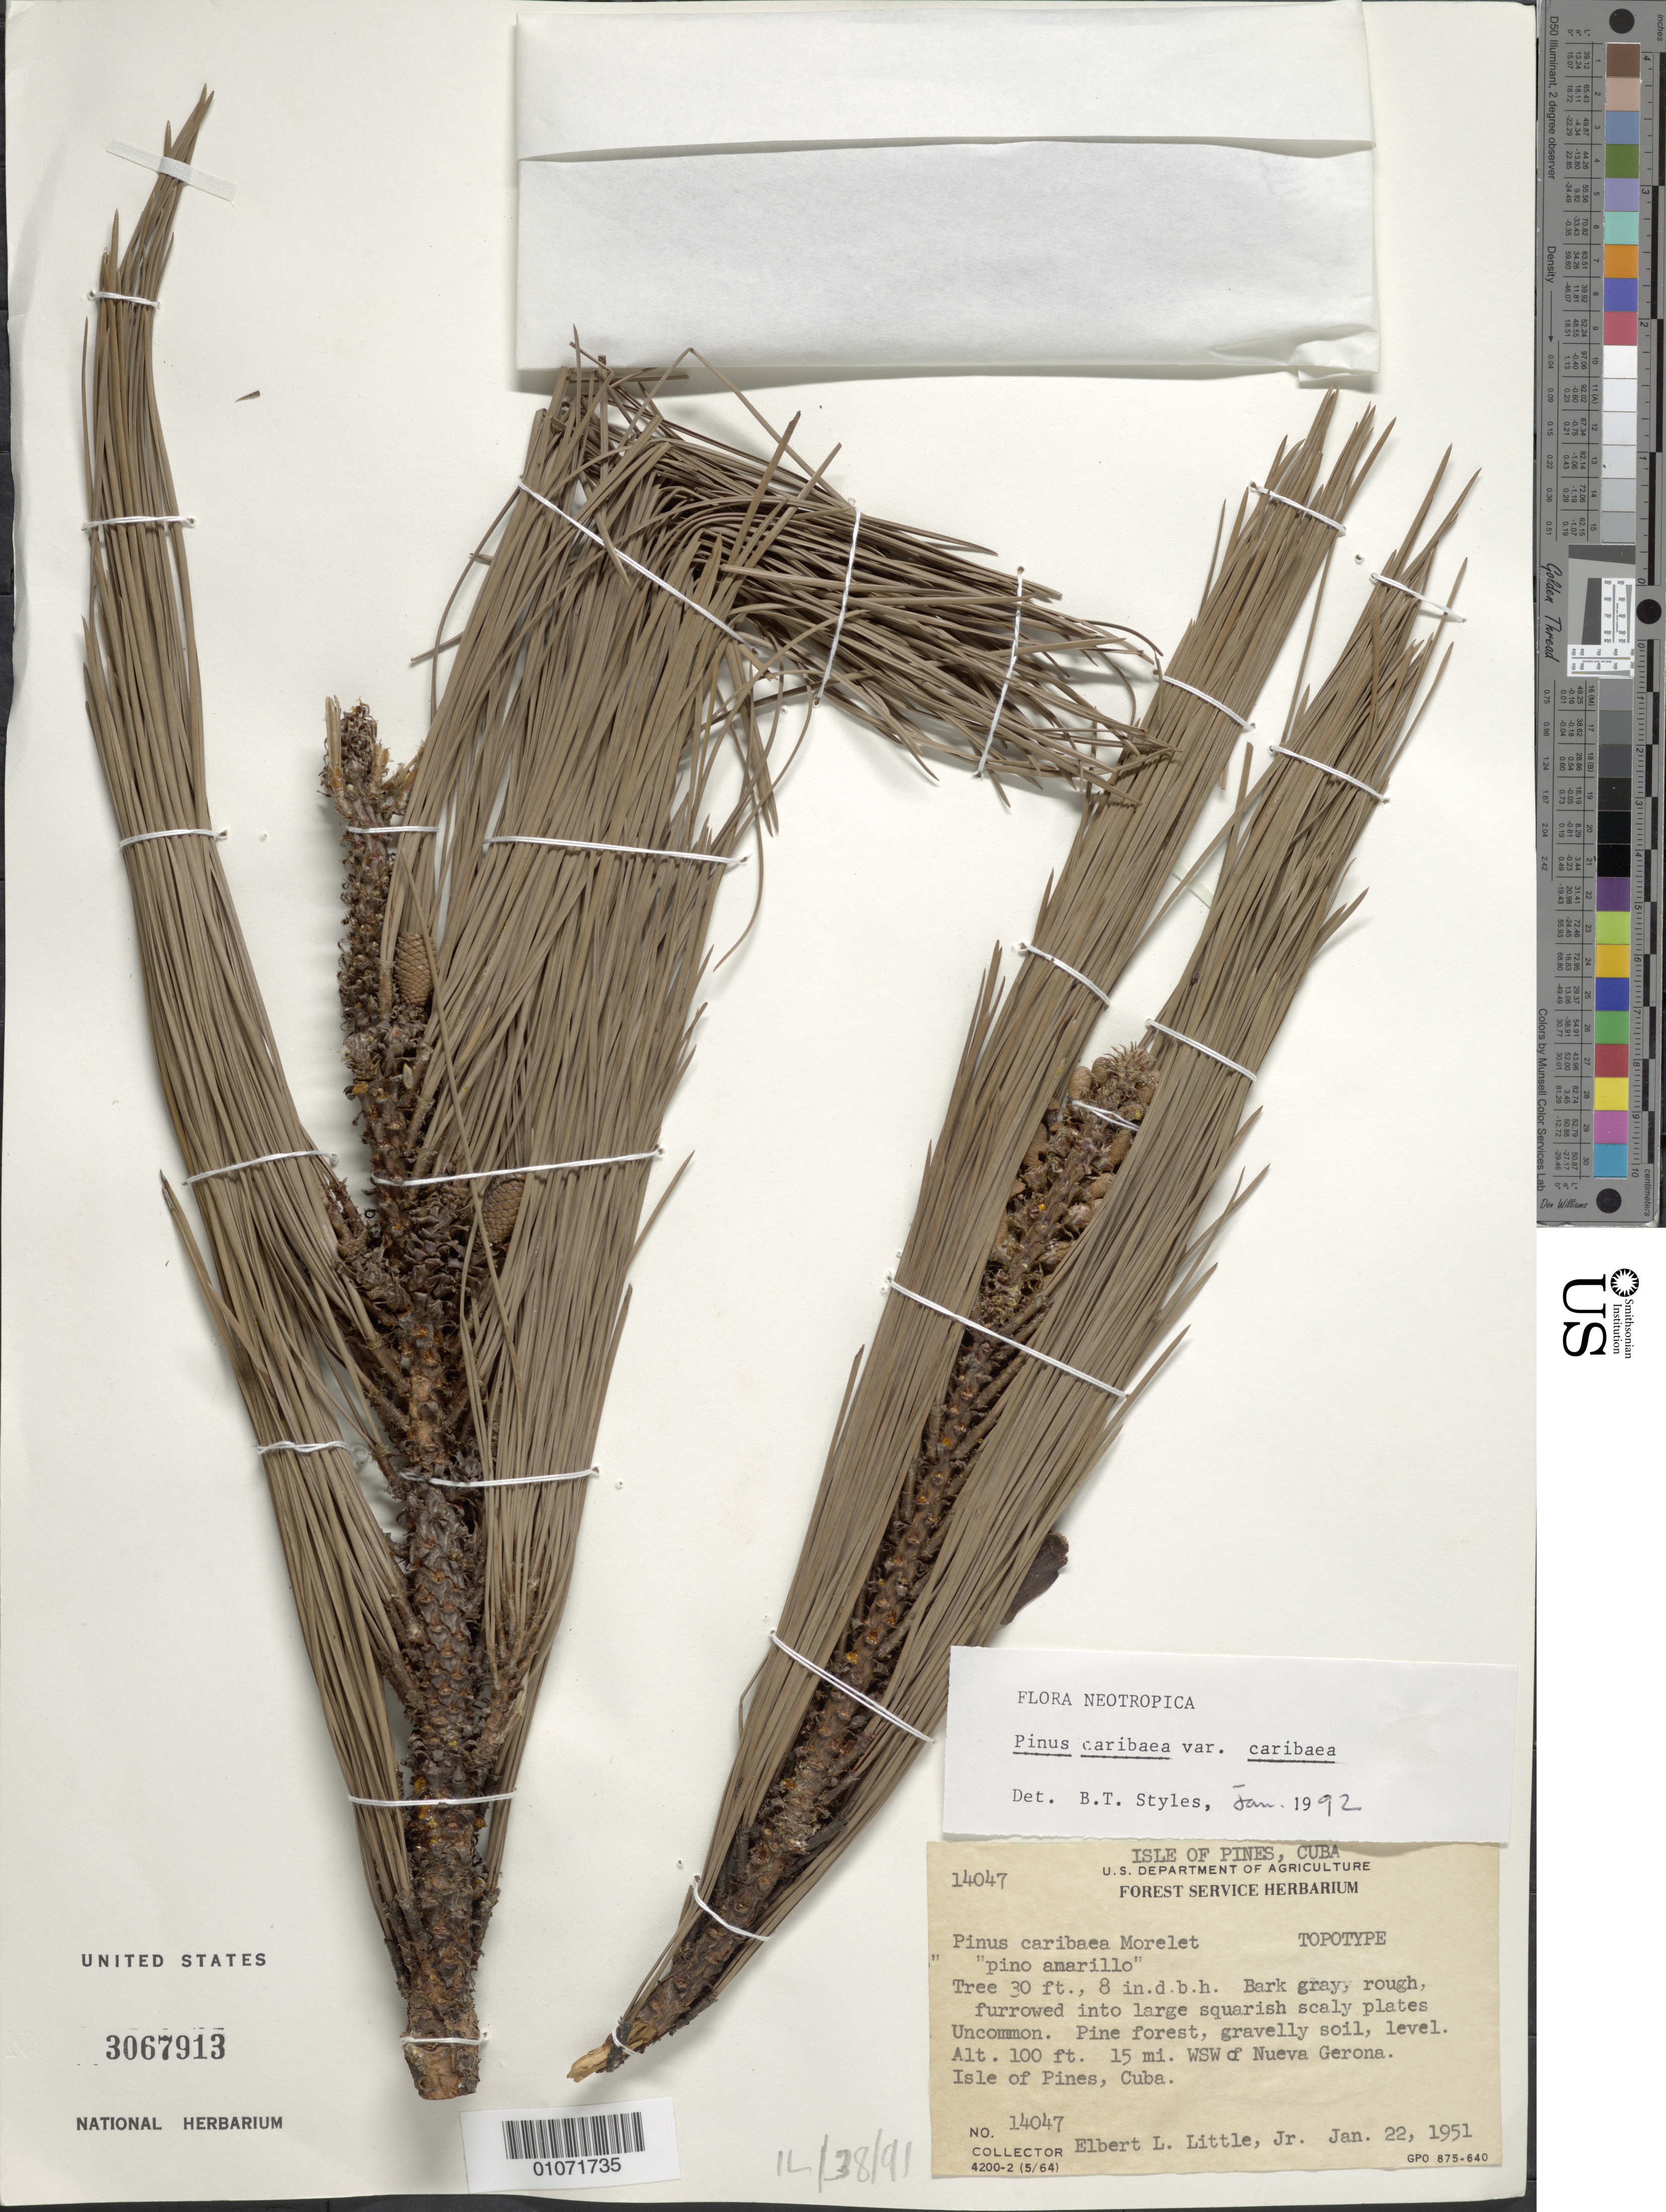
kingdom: Plantae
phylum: Tracheophyta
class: Pinopsida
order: Pinales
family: Pinaceae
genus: Pinus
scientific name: Pinus caribaea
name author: Morelet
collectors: E. L. Little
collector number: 14047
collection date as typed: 02 Jan 1951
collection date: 1951-01-02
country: Cuba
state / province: Isla de La Juventud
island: Isla de la Juventud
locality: Pine forest, gravelly soil, level 15 mi WSW a Nueve Gerona Isle of Pines, Cuba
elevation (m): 30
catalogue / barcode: US 3067913